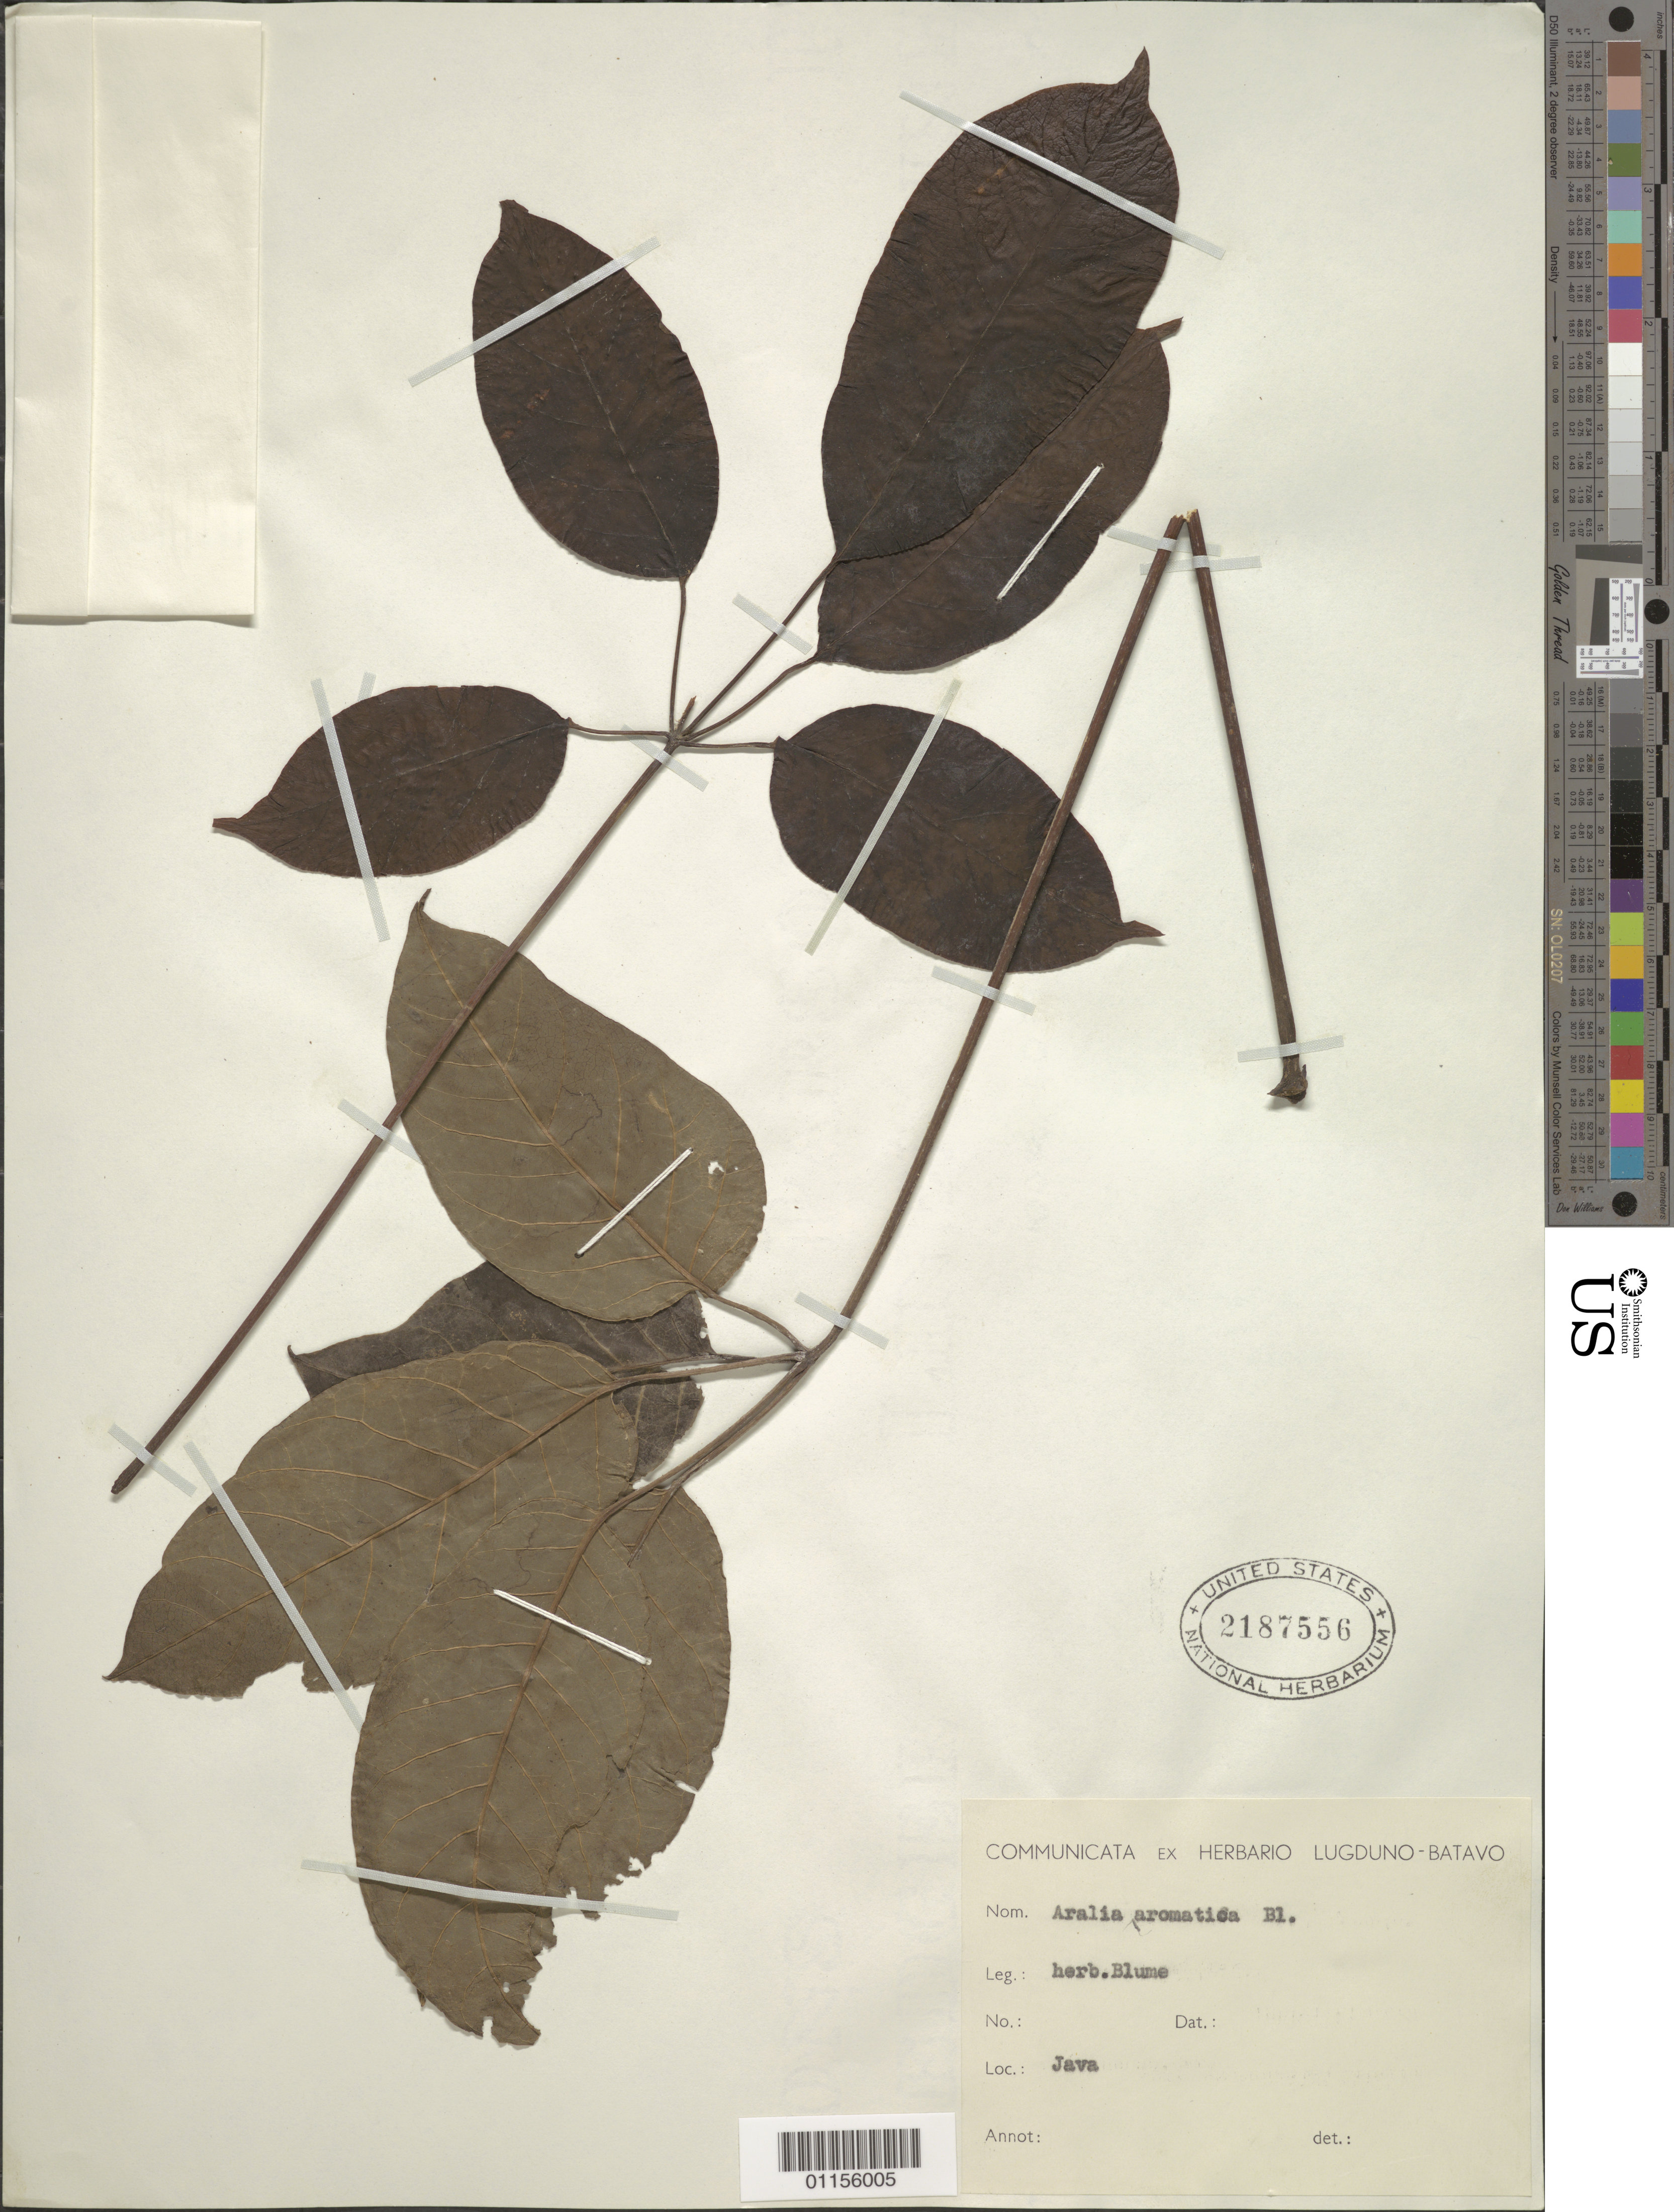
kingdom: Plantae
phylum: Tracheophyta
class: Magnoliopsida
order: Apiales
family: Araliaceae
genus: Aralia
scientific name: Aralia aromatica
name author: (Blume) Blume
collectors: ex herb. C.L. Blume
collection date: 1810/1860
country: Indonesia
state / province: Java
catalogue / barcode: US 2187556